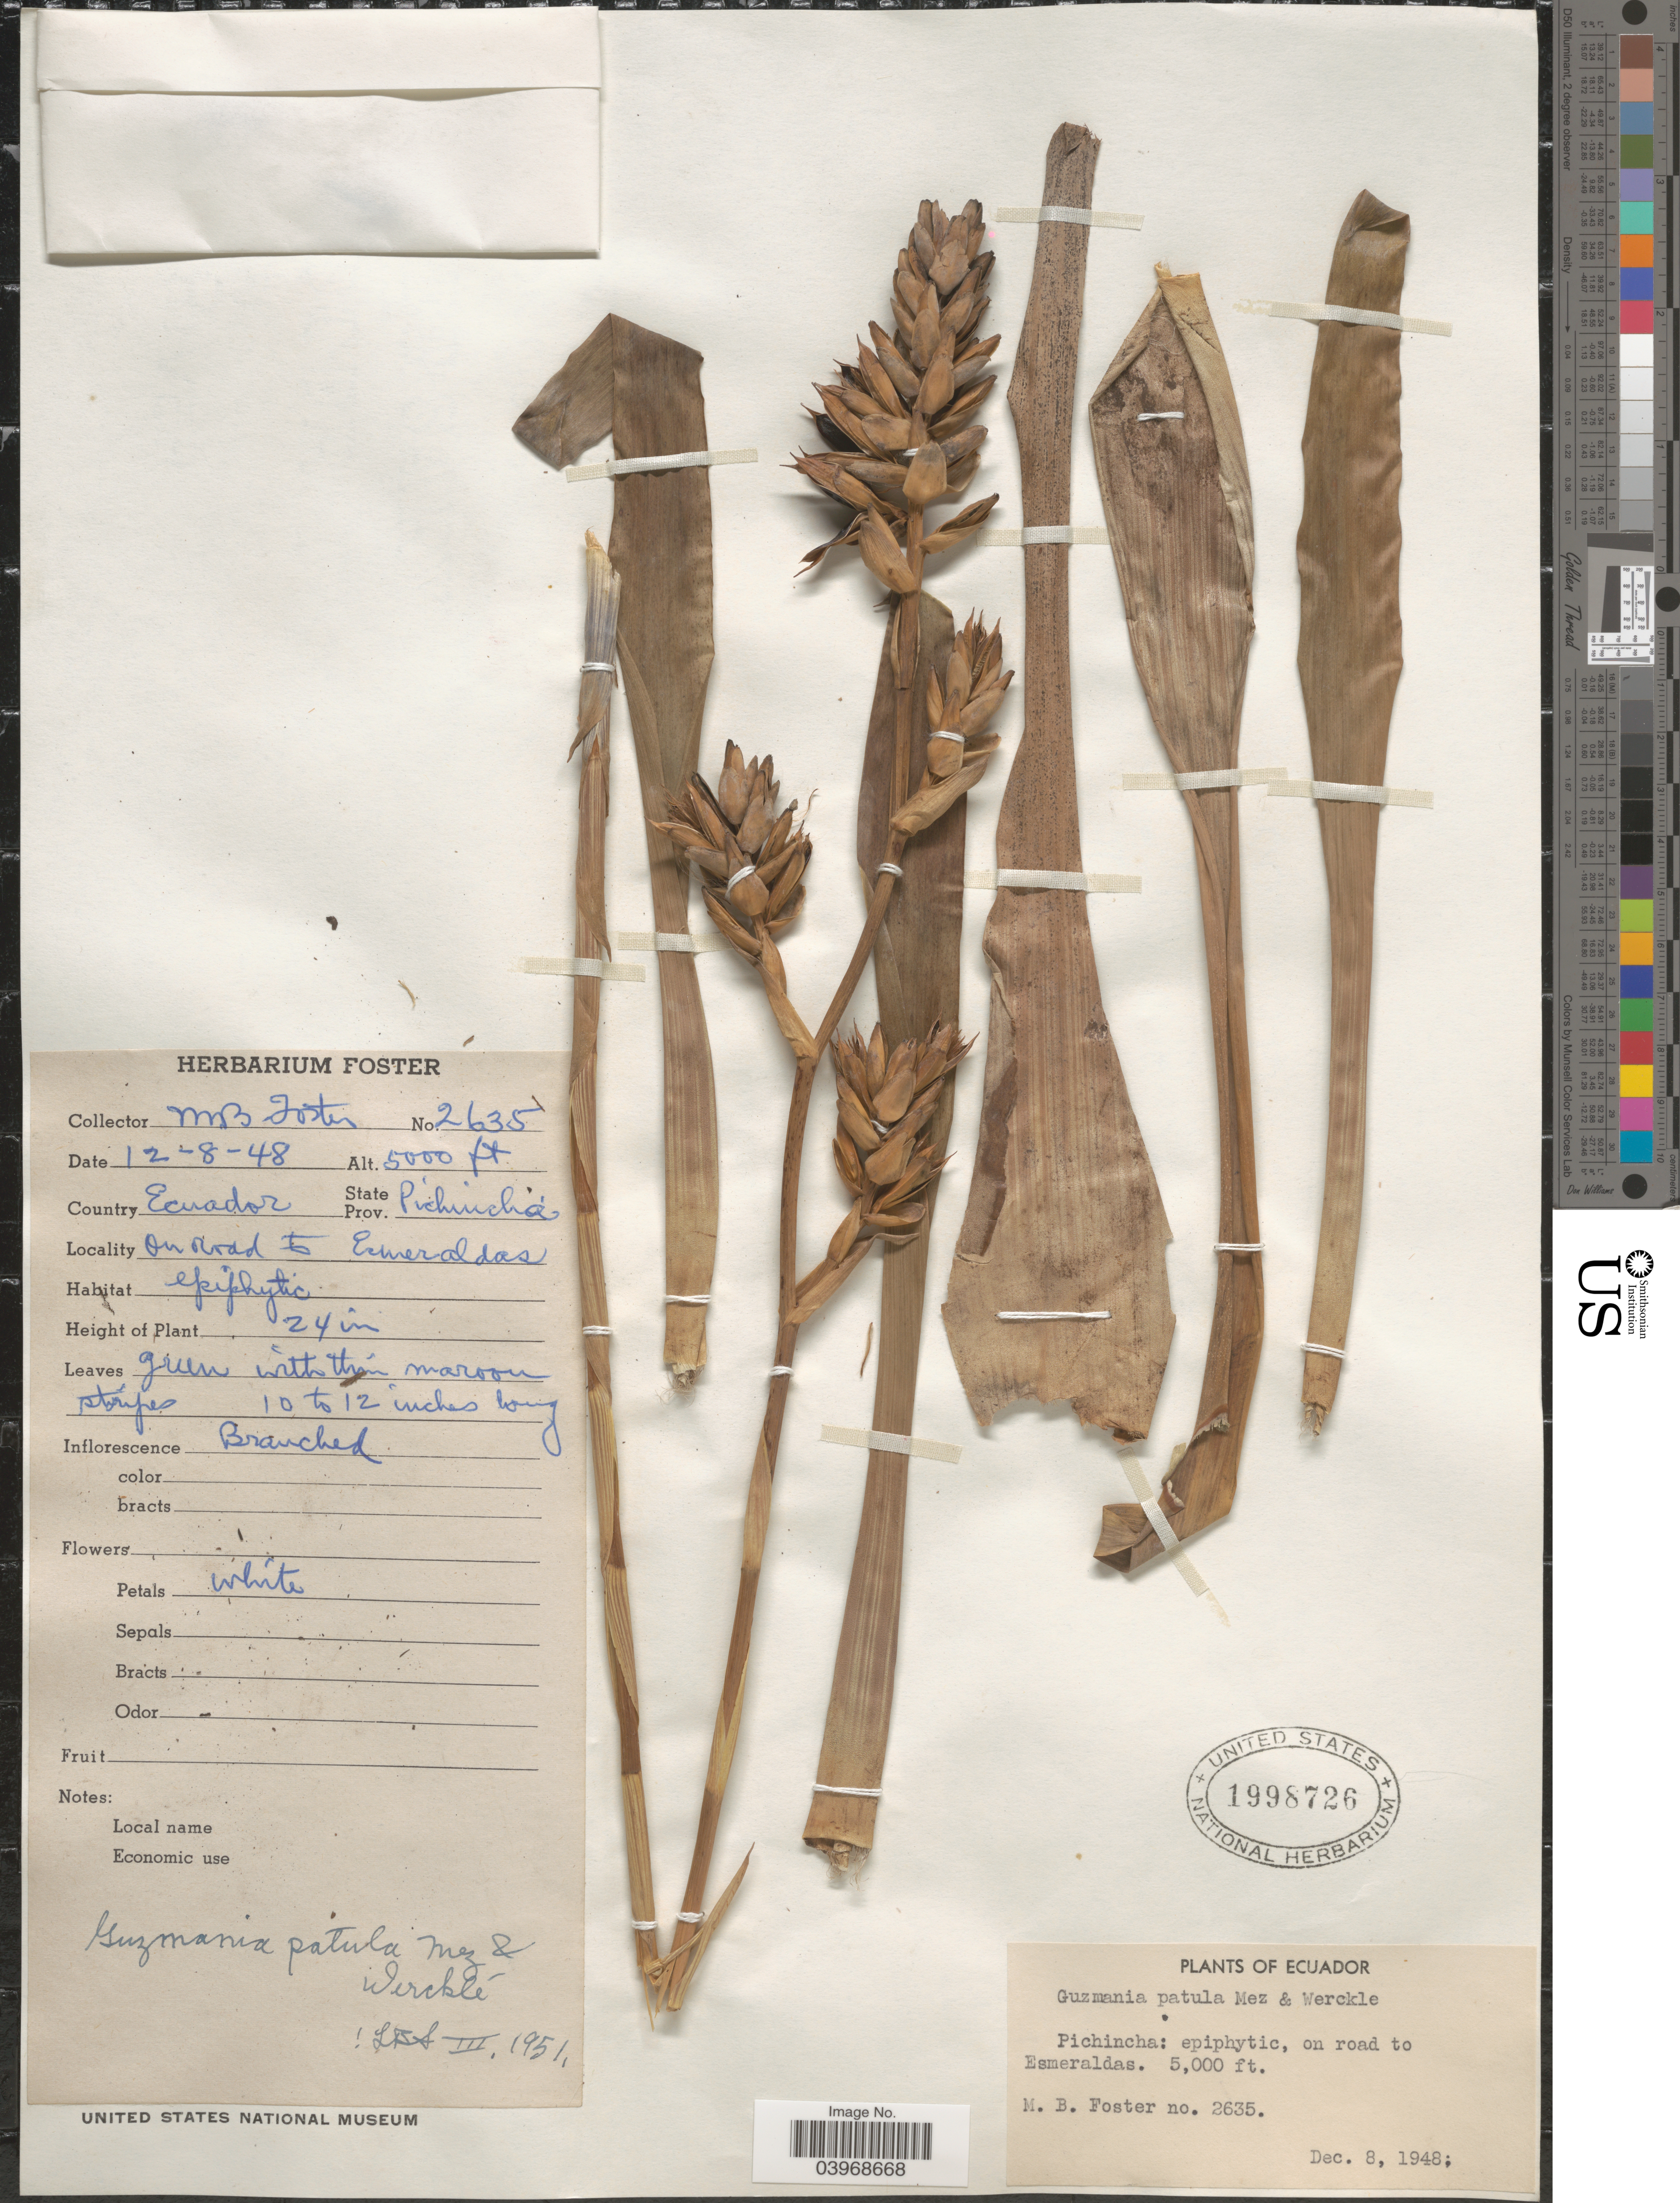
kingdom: Plantae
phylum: Tracheophyta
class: Liliopsida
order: Poales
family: Bromeliaceae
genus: Guzmania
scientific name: Guzmania patula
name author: Mez & Wercklé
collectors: M. B. Foster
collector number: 2635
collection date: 1948-12-08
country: Ecuador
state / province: Pichincha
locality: On road to Esmeraldas.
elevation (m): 1524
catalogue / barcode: US 1998726